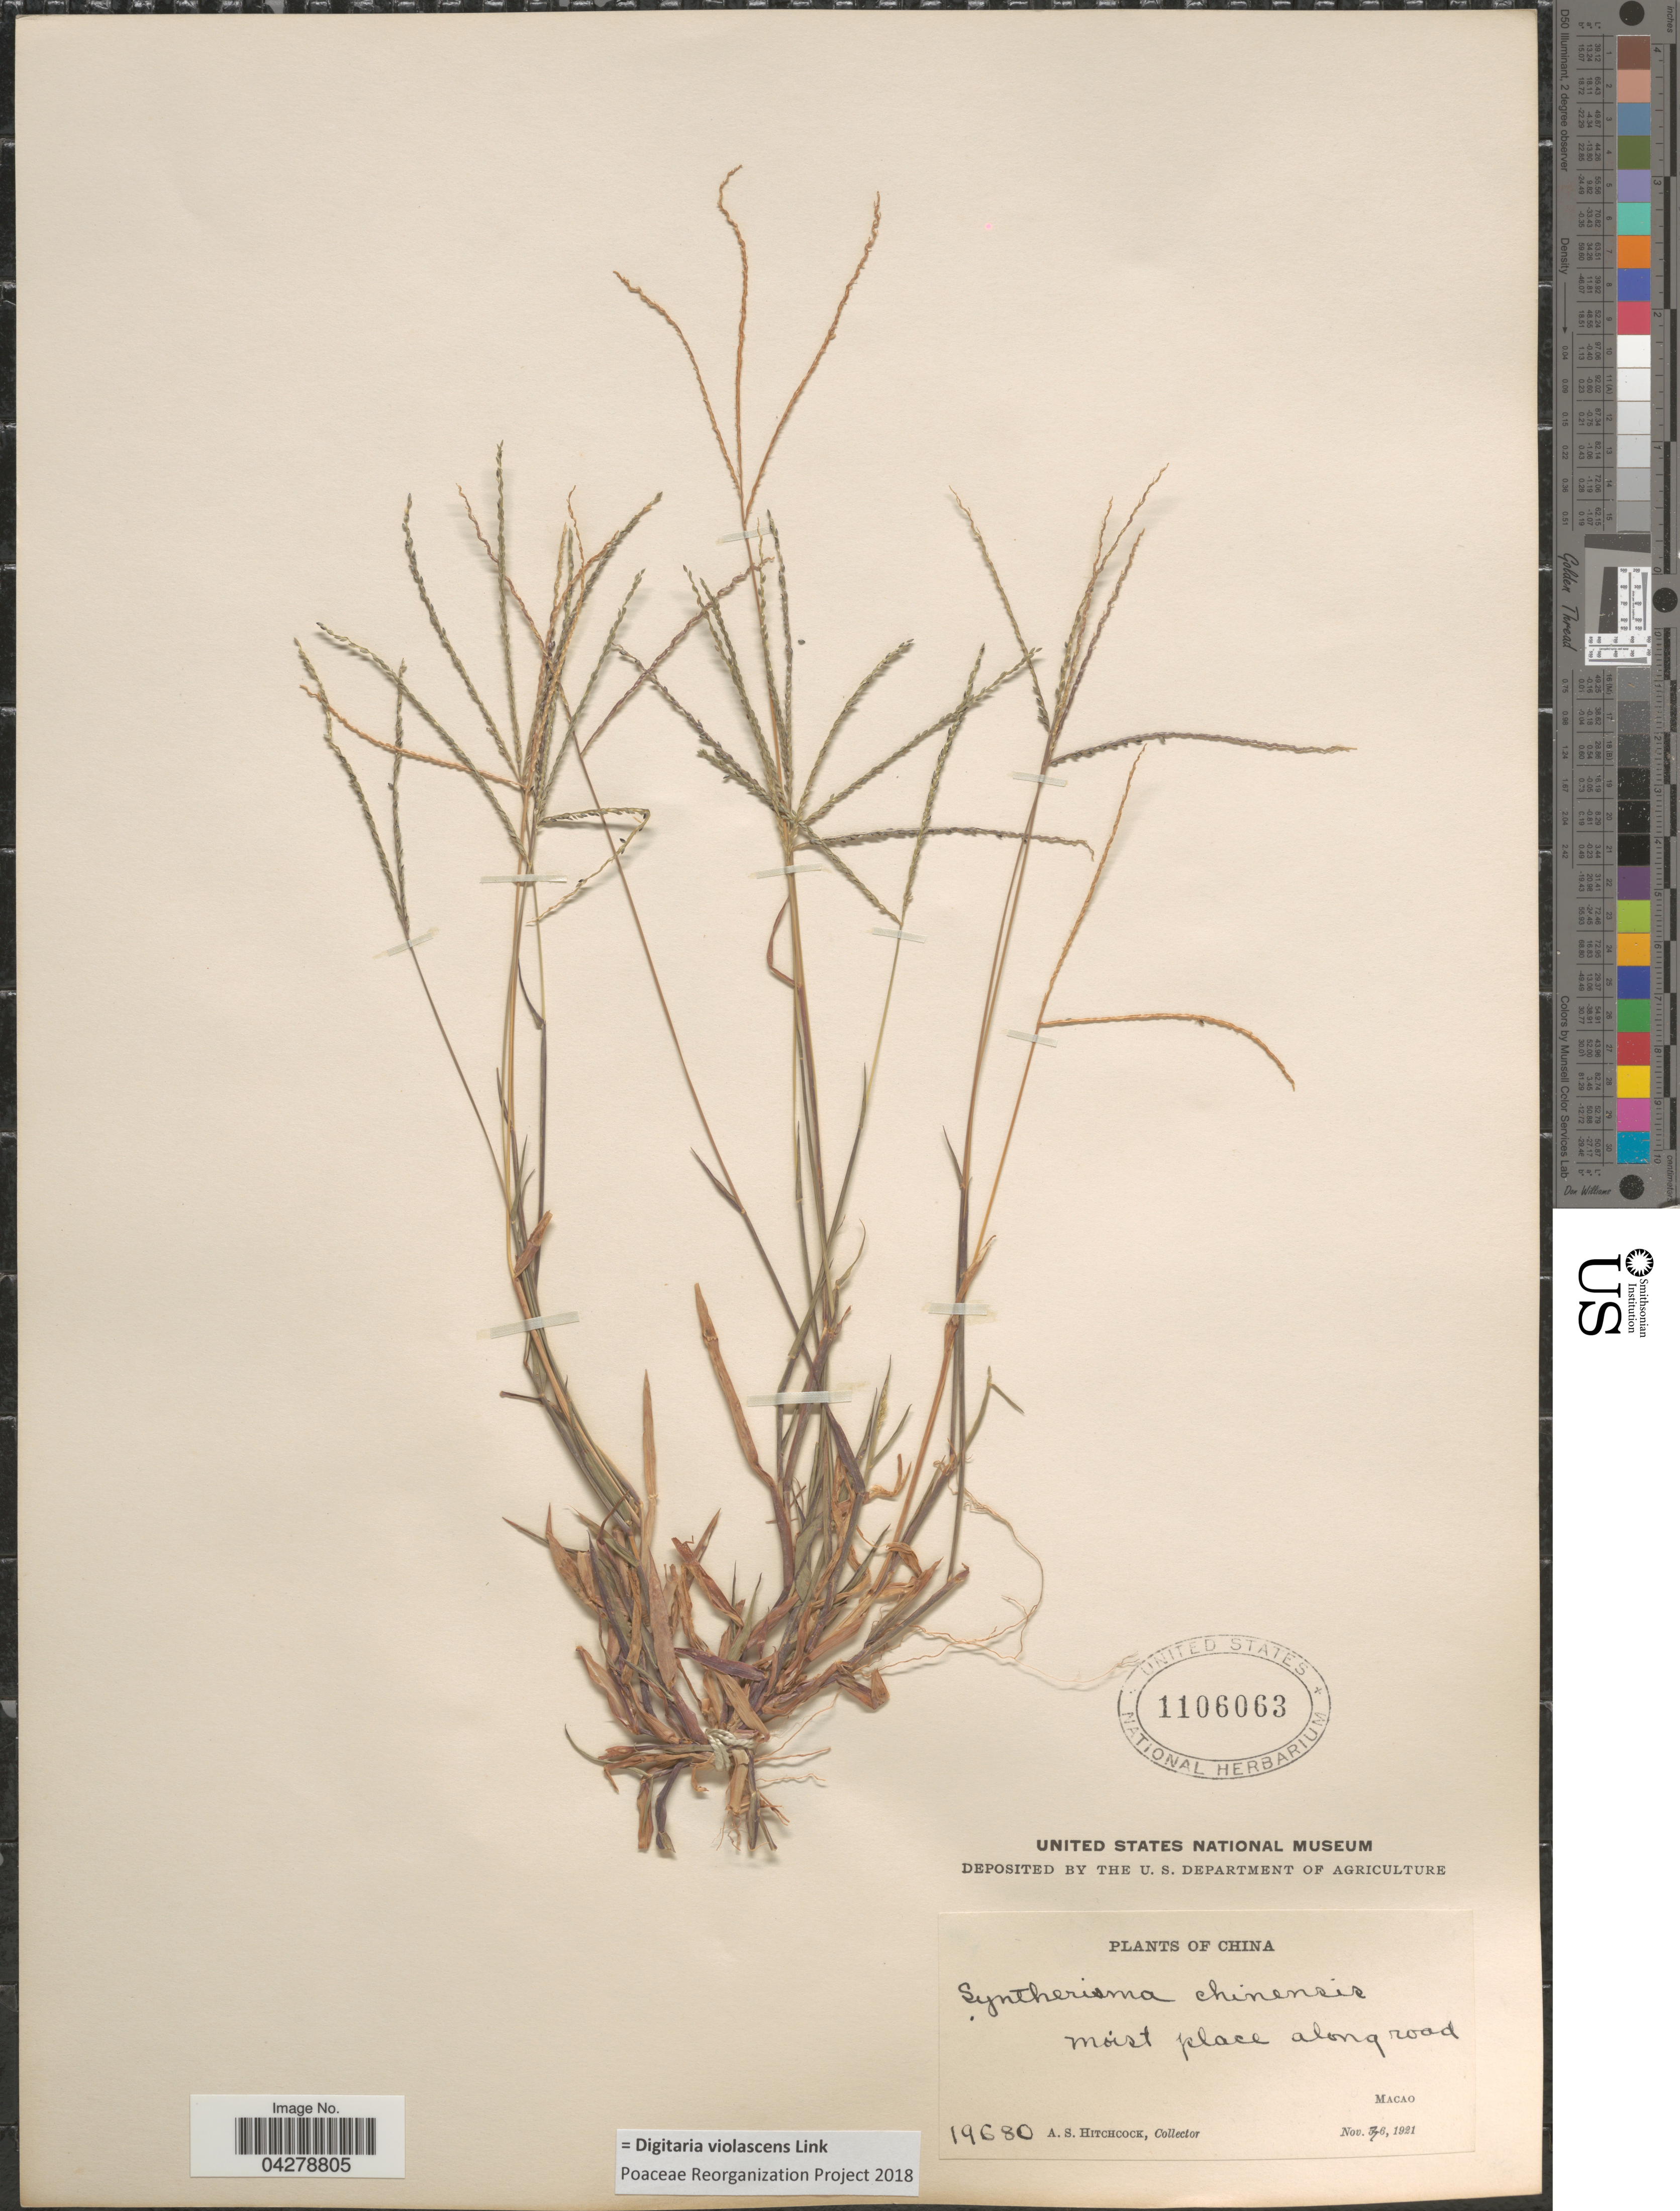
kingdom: Plantae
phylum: Tracheophyta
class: Liliopsida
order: Poales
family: Poaceae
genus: Digitaria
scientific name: Digitaria violascens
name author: Link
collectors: A. S. Hitchcock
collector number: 19680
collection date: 1921-11-06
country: China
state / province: Macau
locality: Macao.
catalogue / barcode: US 1106063